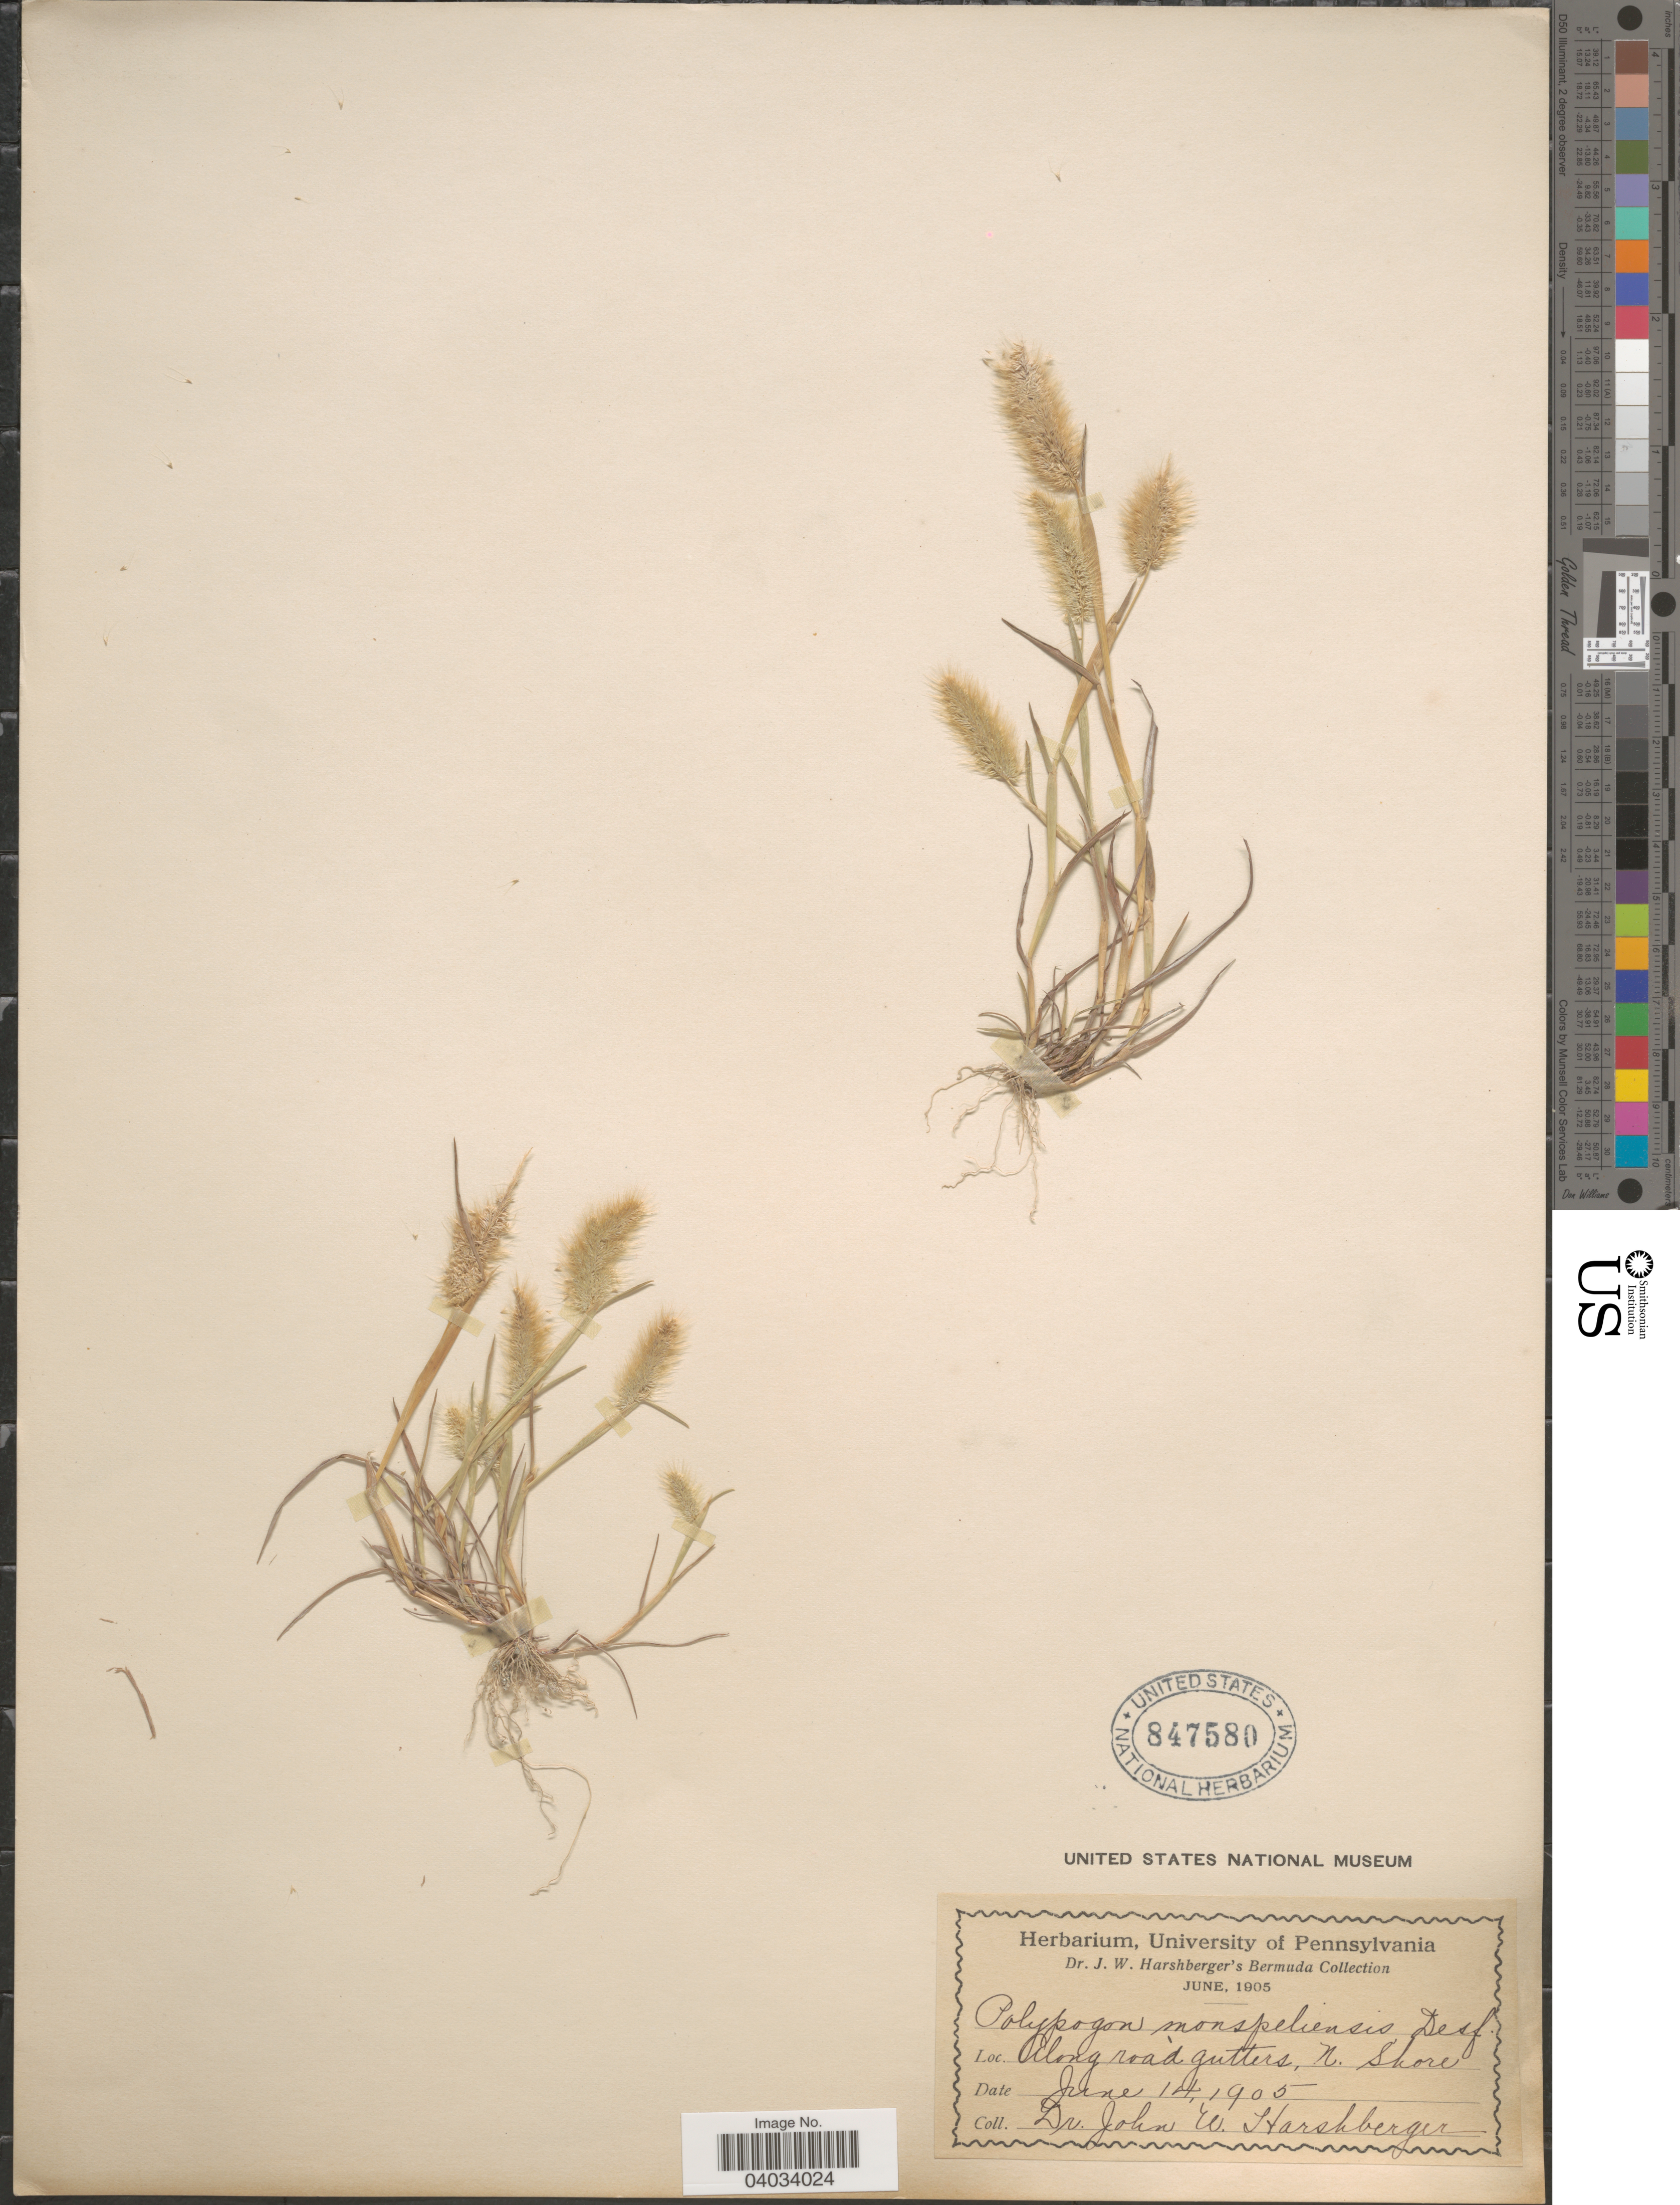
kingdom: Plantae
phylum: Tracheophyta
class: Liliopsida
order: Poales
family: Poaceae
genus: Polypogon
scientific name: Polypogon monspeliensis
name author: (L.) Desf.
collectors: J. W. Harshberger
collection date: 1905-06-14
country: Bermuda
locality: Along road gutters, N. Shore.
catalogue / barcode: US 847580